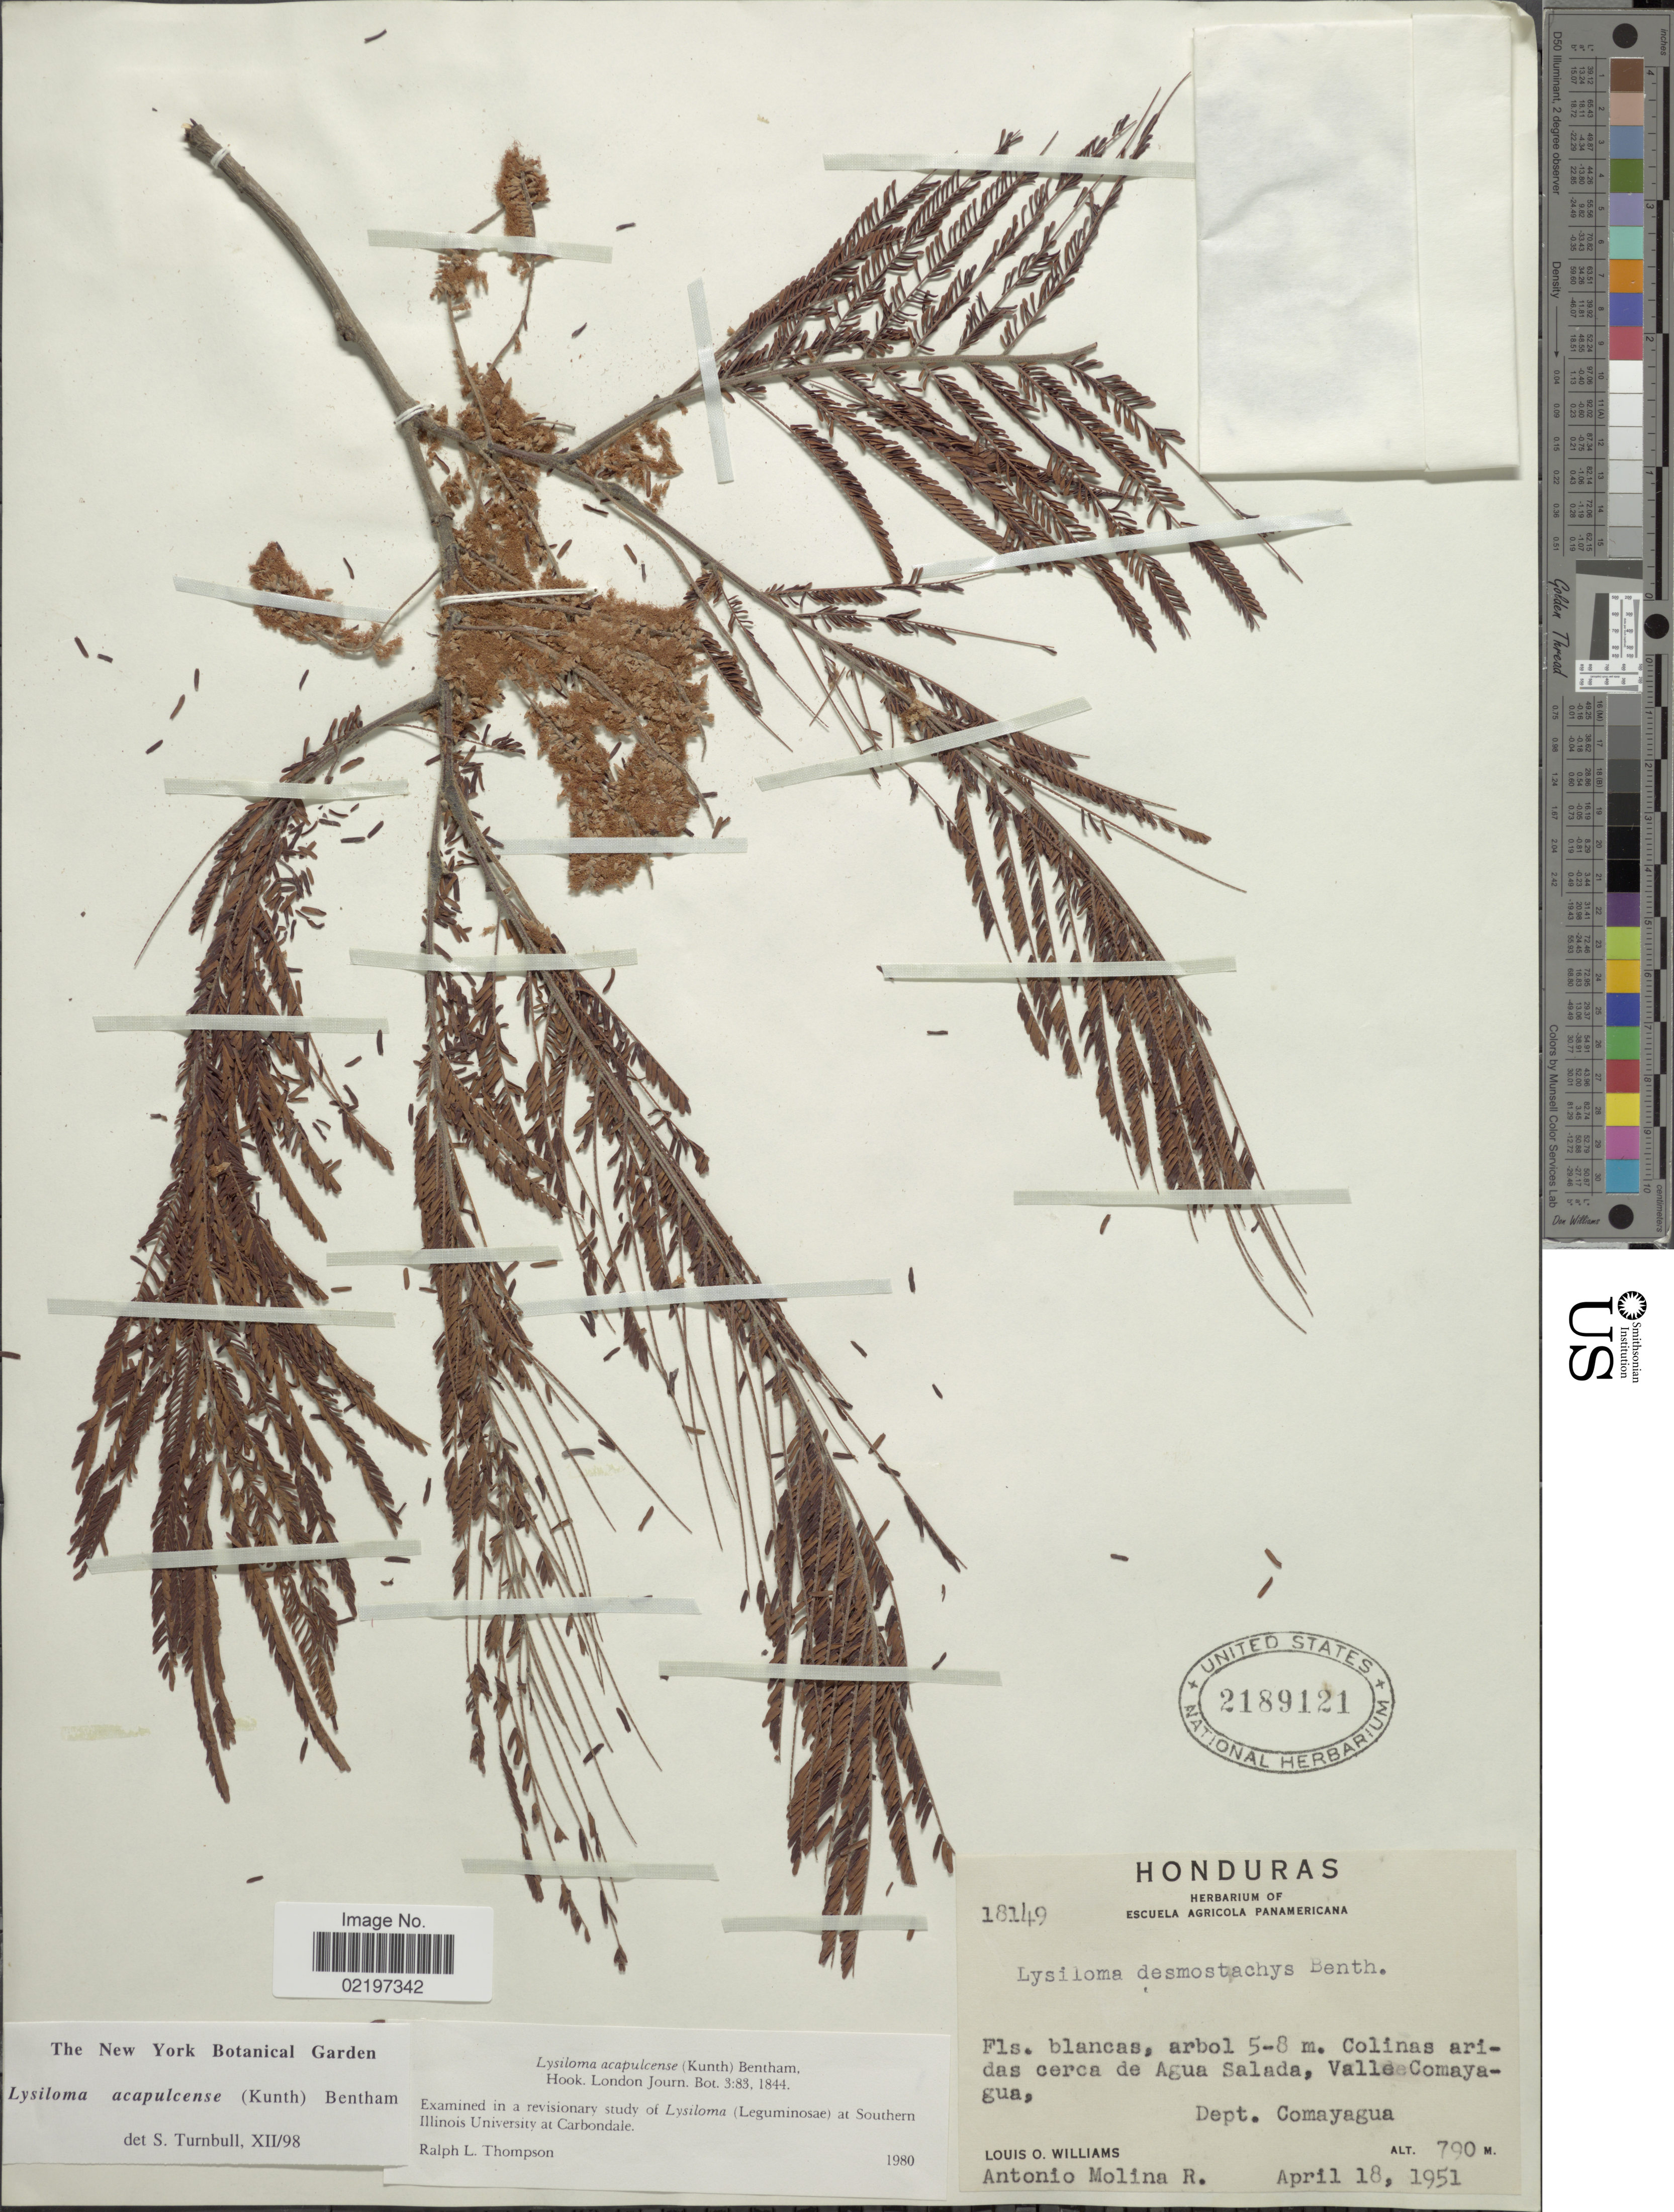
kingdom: Plantae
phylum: Tracheophyta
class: Magnoliopsida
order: Fabales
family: Fabaceae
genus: Lysiloma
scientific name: Lysiloma acapulcense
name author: (Kunth) Benth.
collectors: L. O. Williams & A. Molina R.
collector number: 18149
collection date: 1951-04-18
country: Honduras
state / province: Comayagua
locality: Dept. Comayagua, Colinas aridas cerca de Agua Salada, Valle de Comayagua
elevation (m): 790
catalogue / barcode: US 2189121